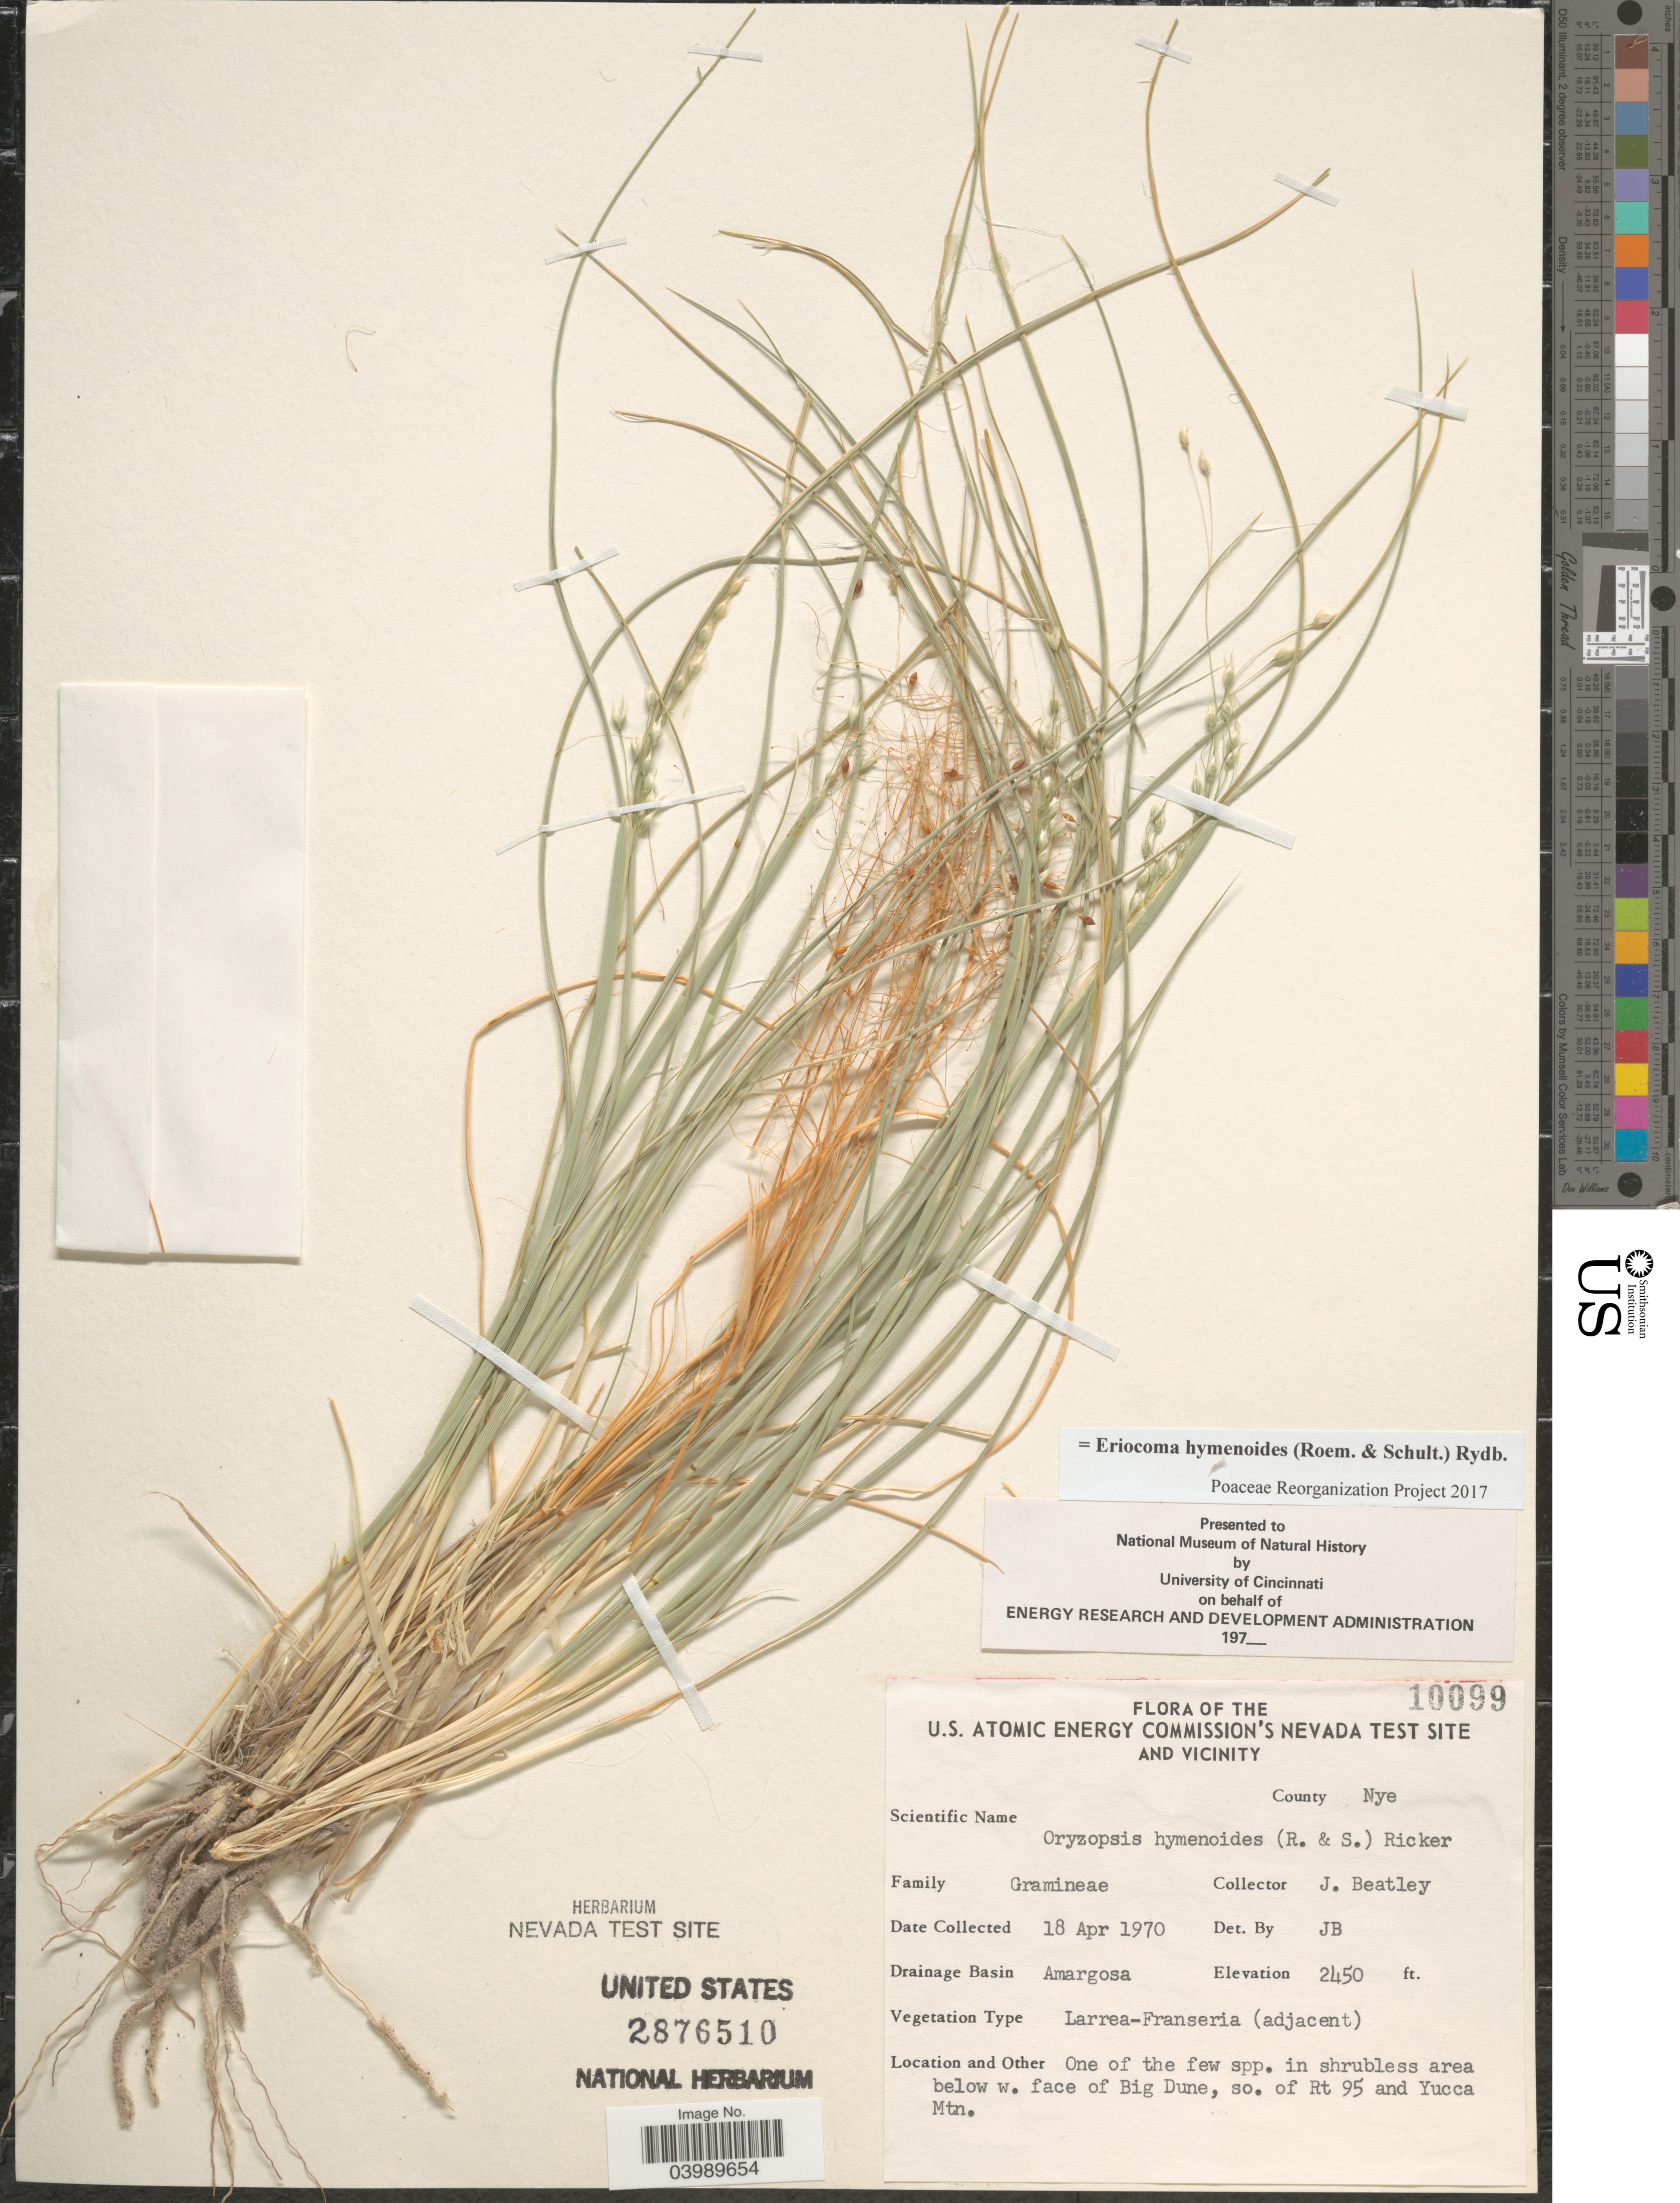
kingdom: Plantae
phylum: Tracheophyta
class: Liliopsida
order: Poales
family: Poaceae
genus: Eriocoma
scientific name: Eriocoma hymenoides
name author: (Roem. & Schult.) Rydb.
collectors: J. C. Beatley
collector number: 10099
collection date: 1970-04-18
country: United States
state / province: Nevada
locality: U.S. Atomic Energy Commission's Nevada Test Site and vicinity. County Nye. Drainage Basin Amargosa. One of the few spp. in shrubless area below w. face of Big Dune, so. of Rt 95 and Yucca Mtn.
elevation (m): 747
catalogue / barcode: US 2876510